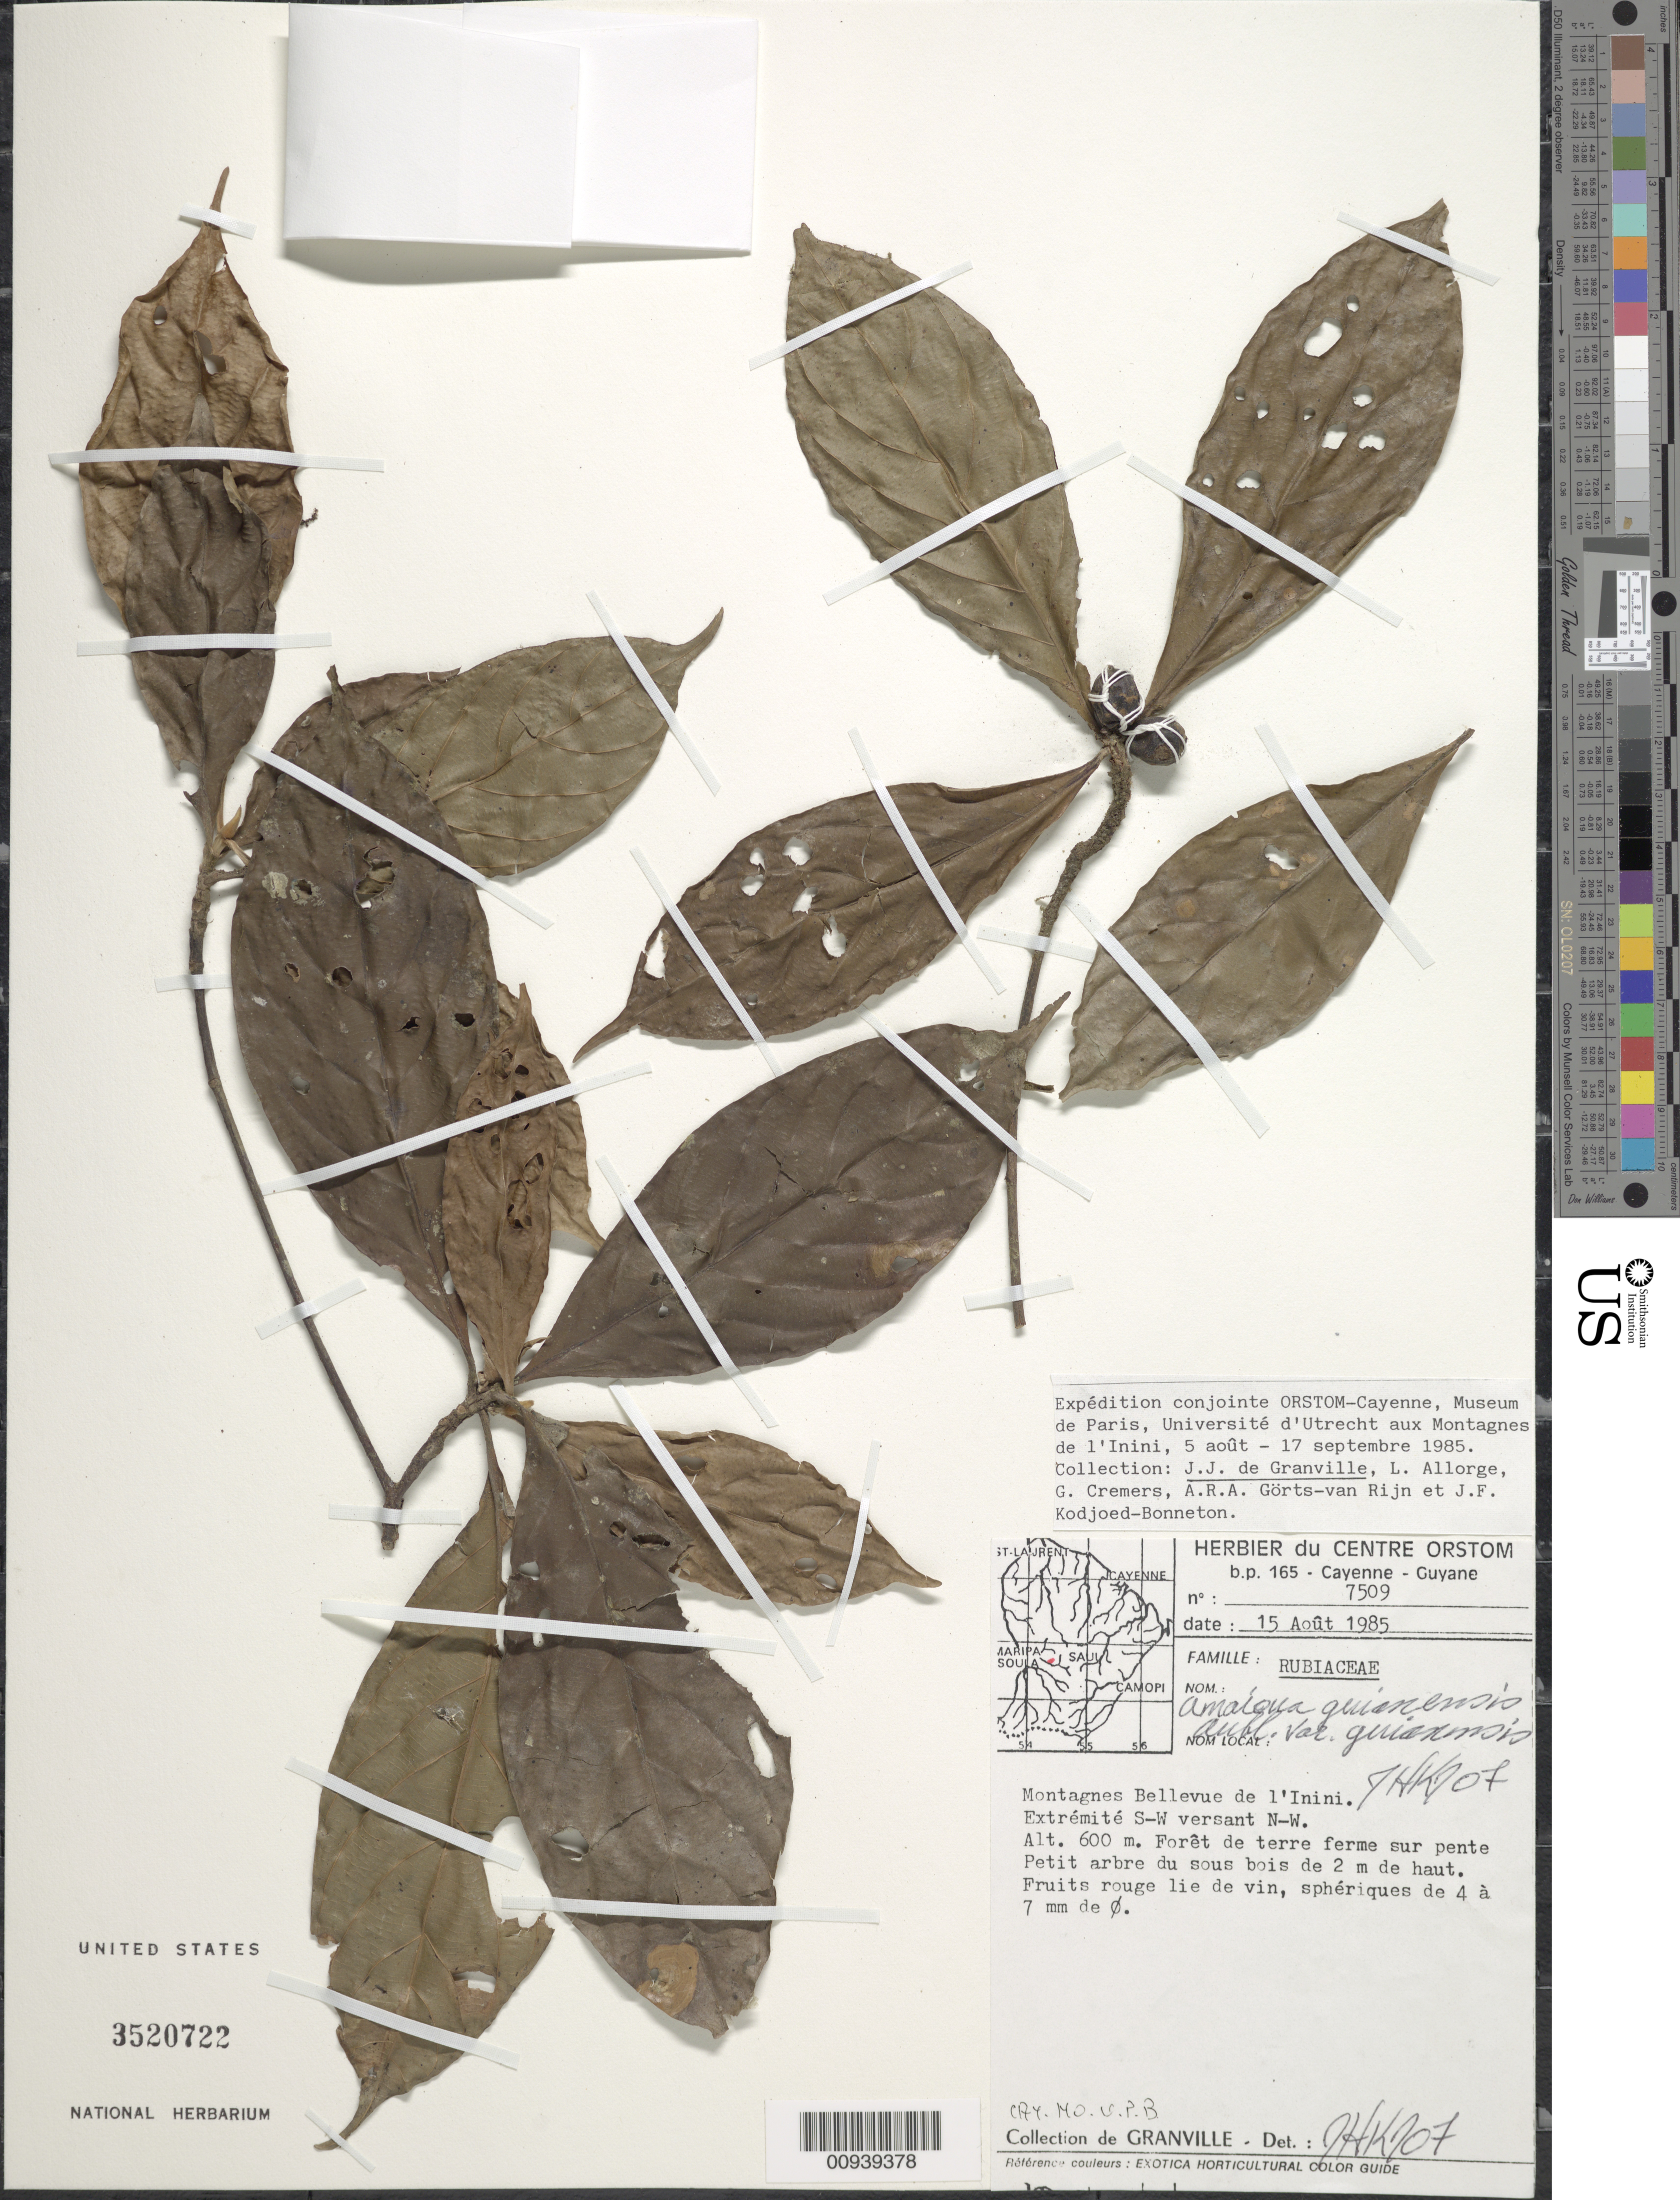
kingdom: Plantae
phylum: Tracheophyta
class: Magnoliopsida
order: Gentianales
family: Rubiaceae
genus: Amaioua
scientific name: Amaioua guianensis var. guianensis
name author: Aubl.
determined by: Kirkbride, J. H.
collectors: J.-J. de Granville, L. Allorge, G. Cremers, A. .R. A. Görts-van Rijn & J. Kodjoed-Bonneton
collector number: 7509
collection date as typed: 15-Aug-85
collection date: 1985-08-15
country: French Guiana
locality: Montagnes Bellevue de l'Inini, extremite SW versant NW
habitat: Foret de terre ferme sur pente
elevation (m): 600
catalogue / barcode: US 3520722